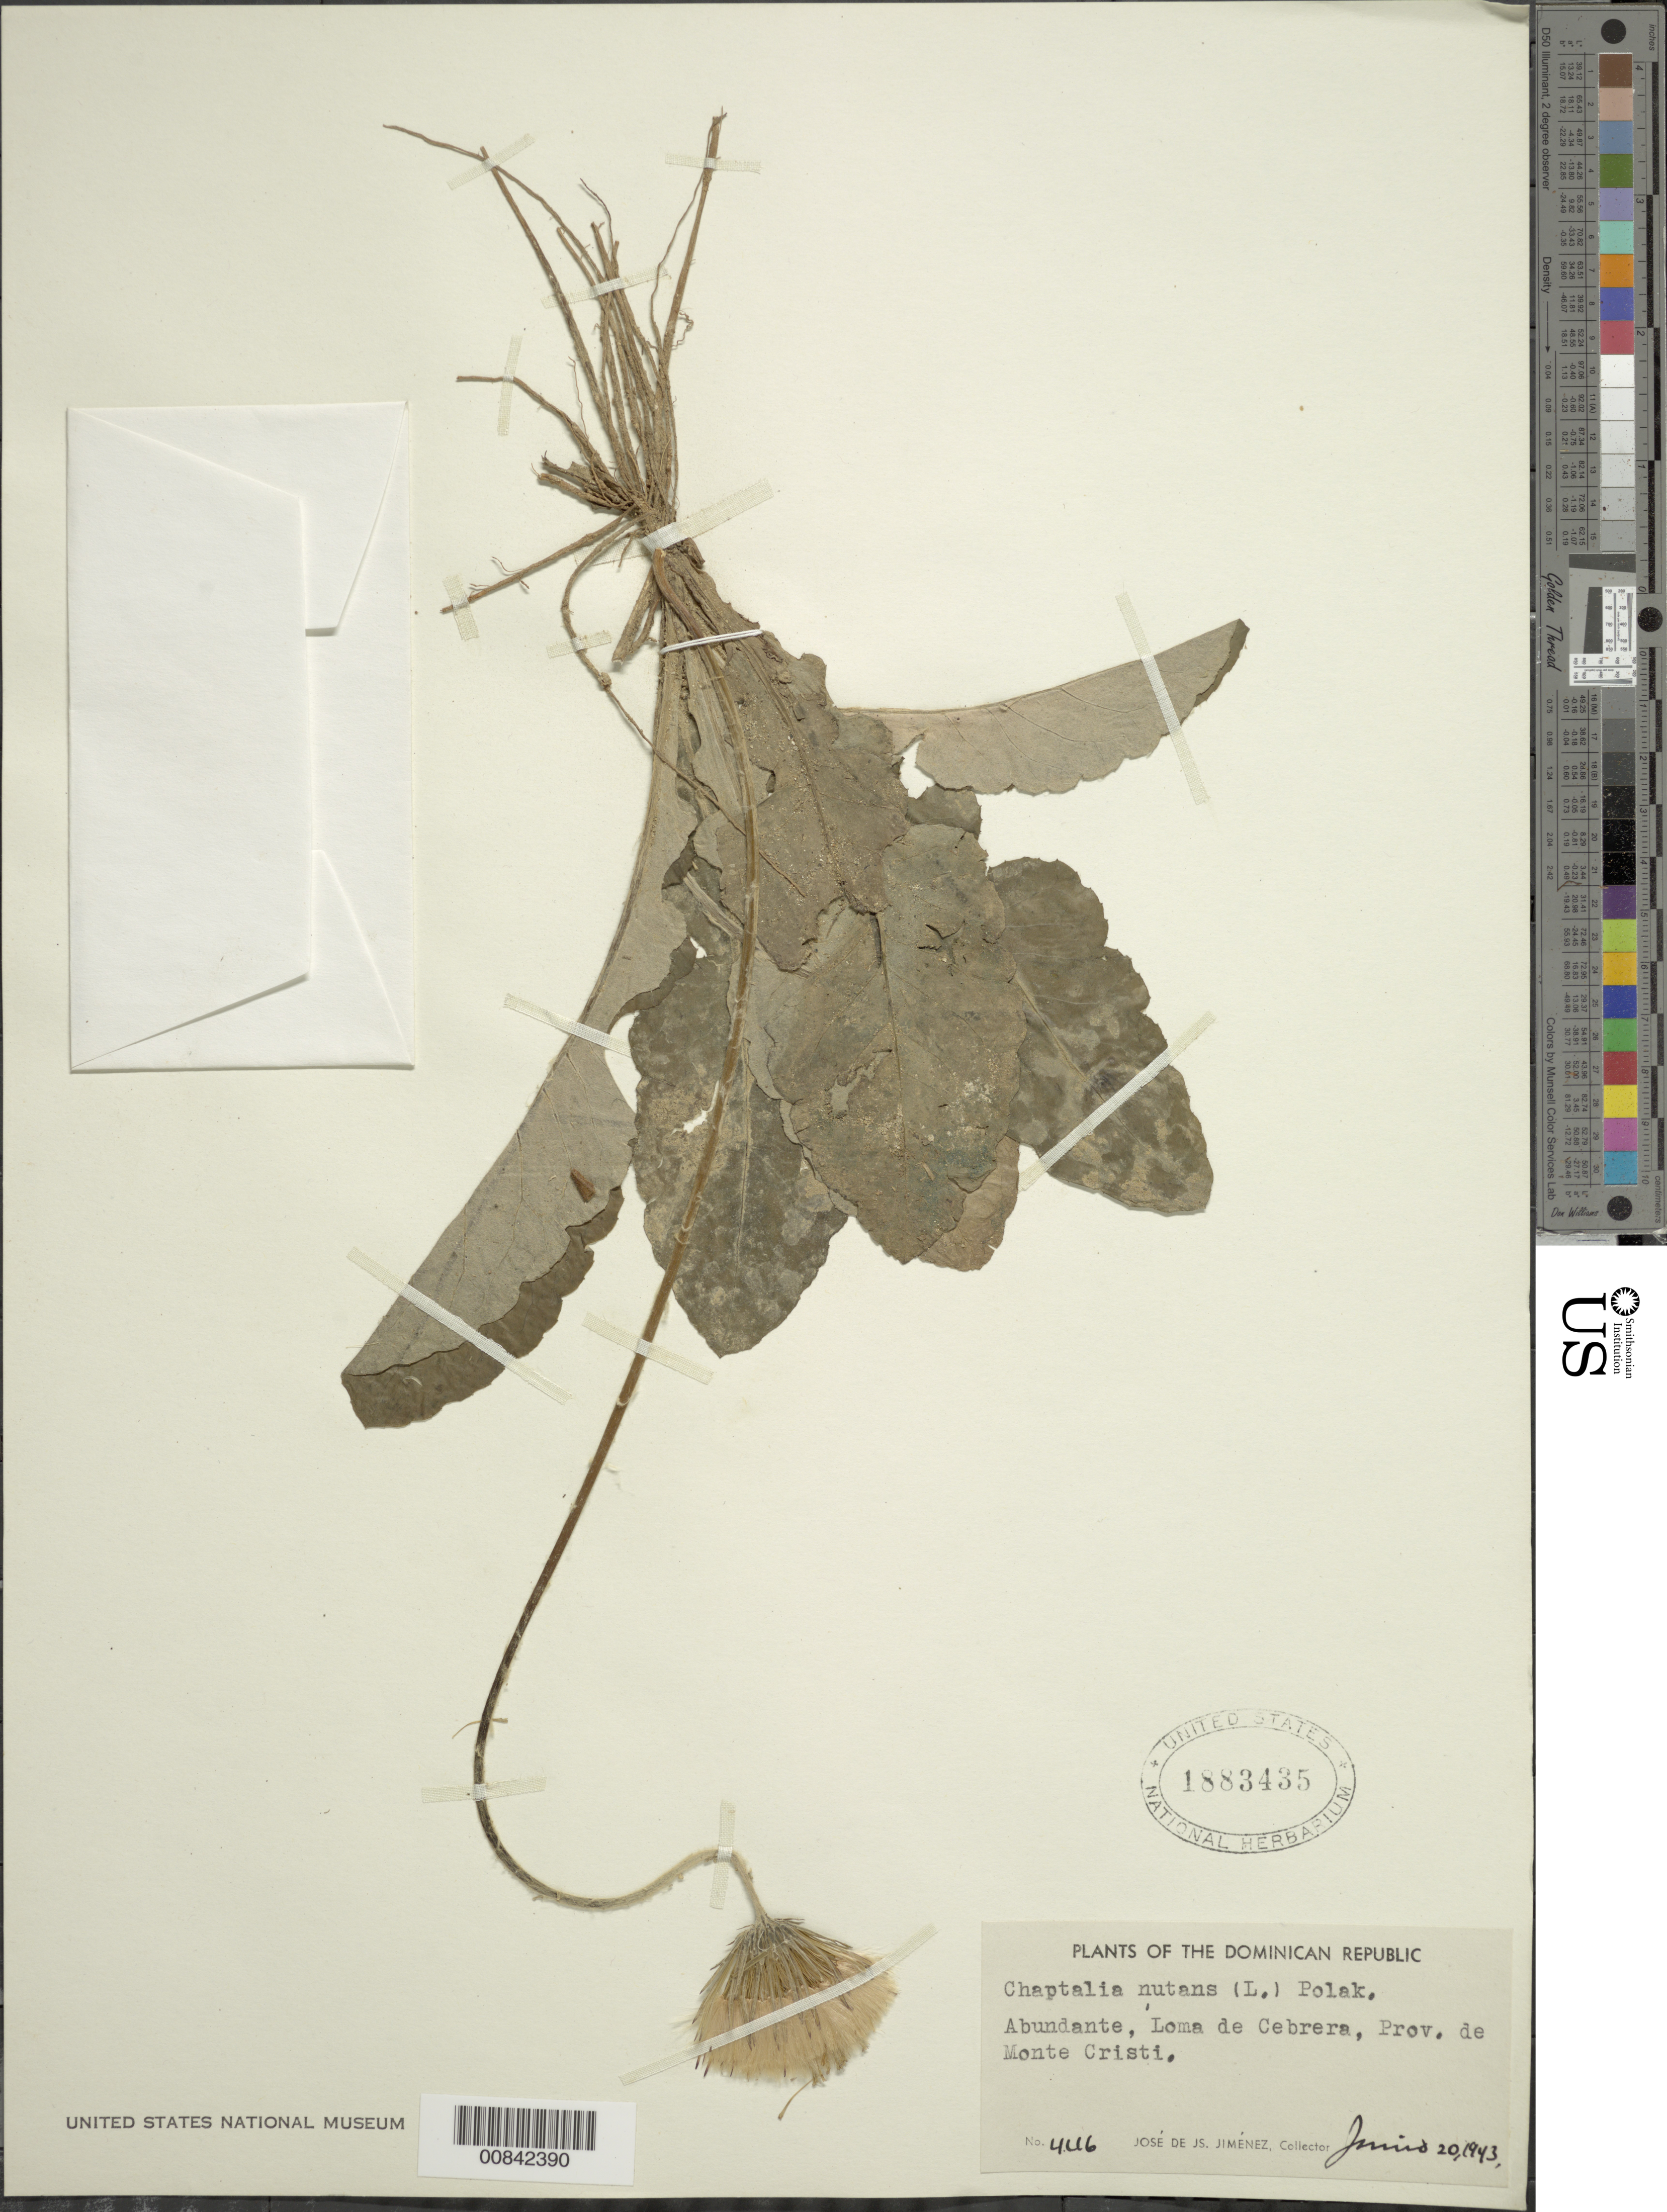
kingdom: Plantae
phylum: Tracheophyta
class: Magnoliopsida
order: Asterales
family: Asteraceae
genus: Chaptalia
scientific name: Chaptalia nutans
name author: (L.) Pol.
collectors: J. J. Jiménez Almonte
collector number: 446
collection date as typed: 20 Jun 1943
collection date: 1943-06-20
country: Dominican Republic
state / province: Monte Cristi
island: Hispaniola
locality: Loma de Cebrera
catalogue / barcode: US 1883435